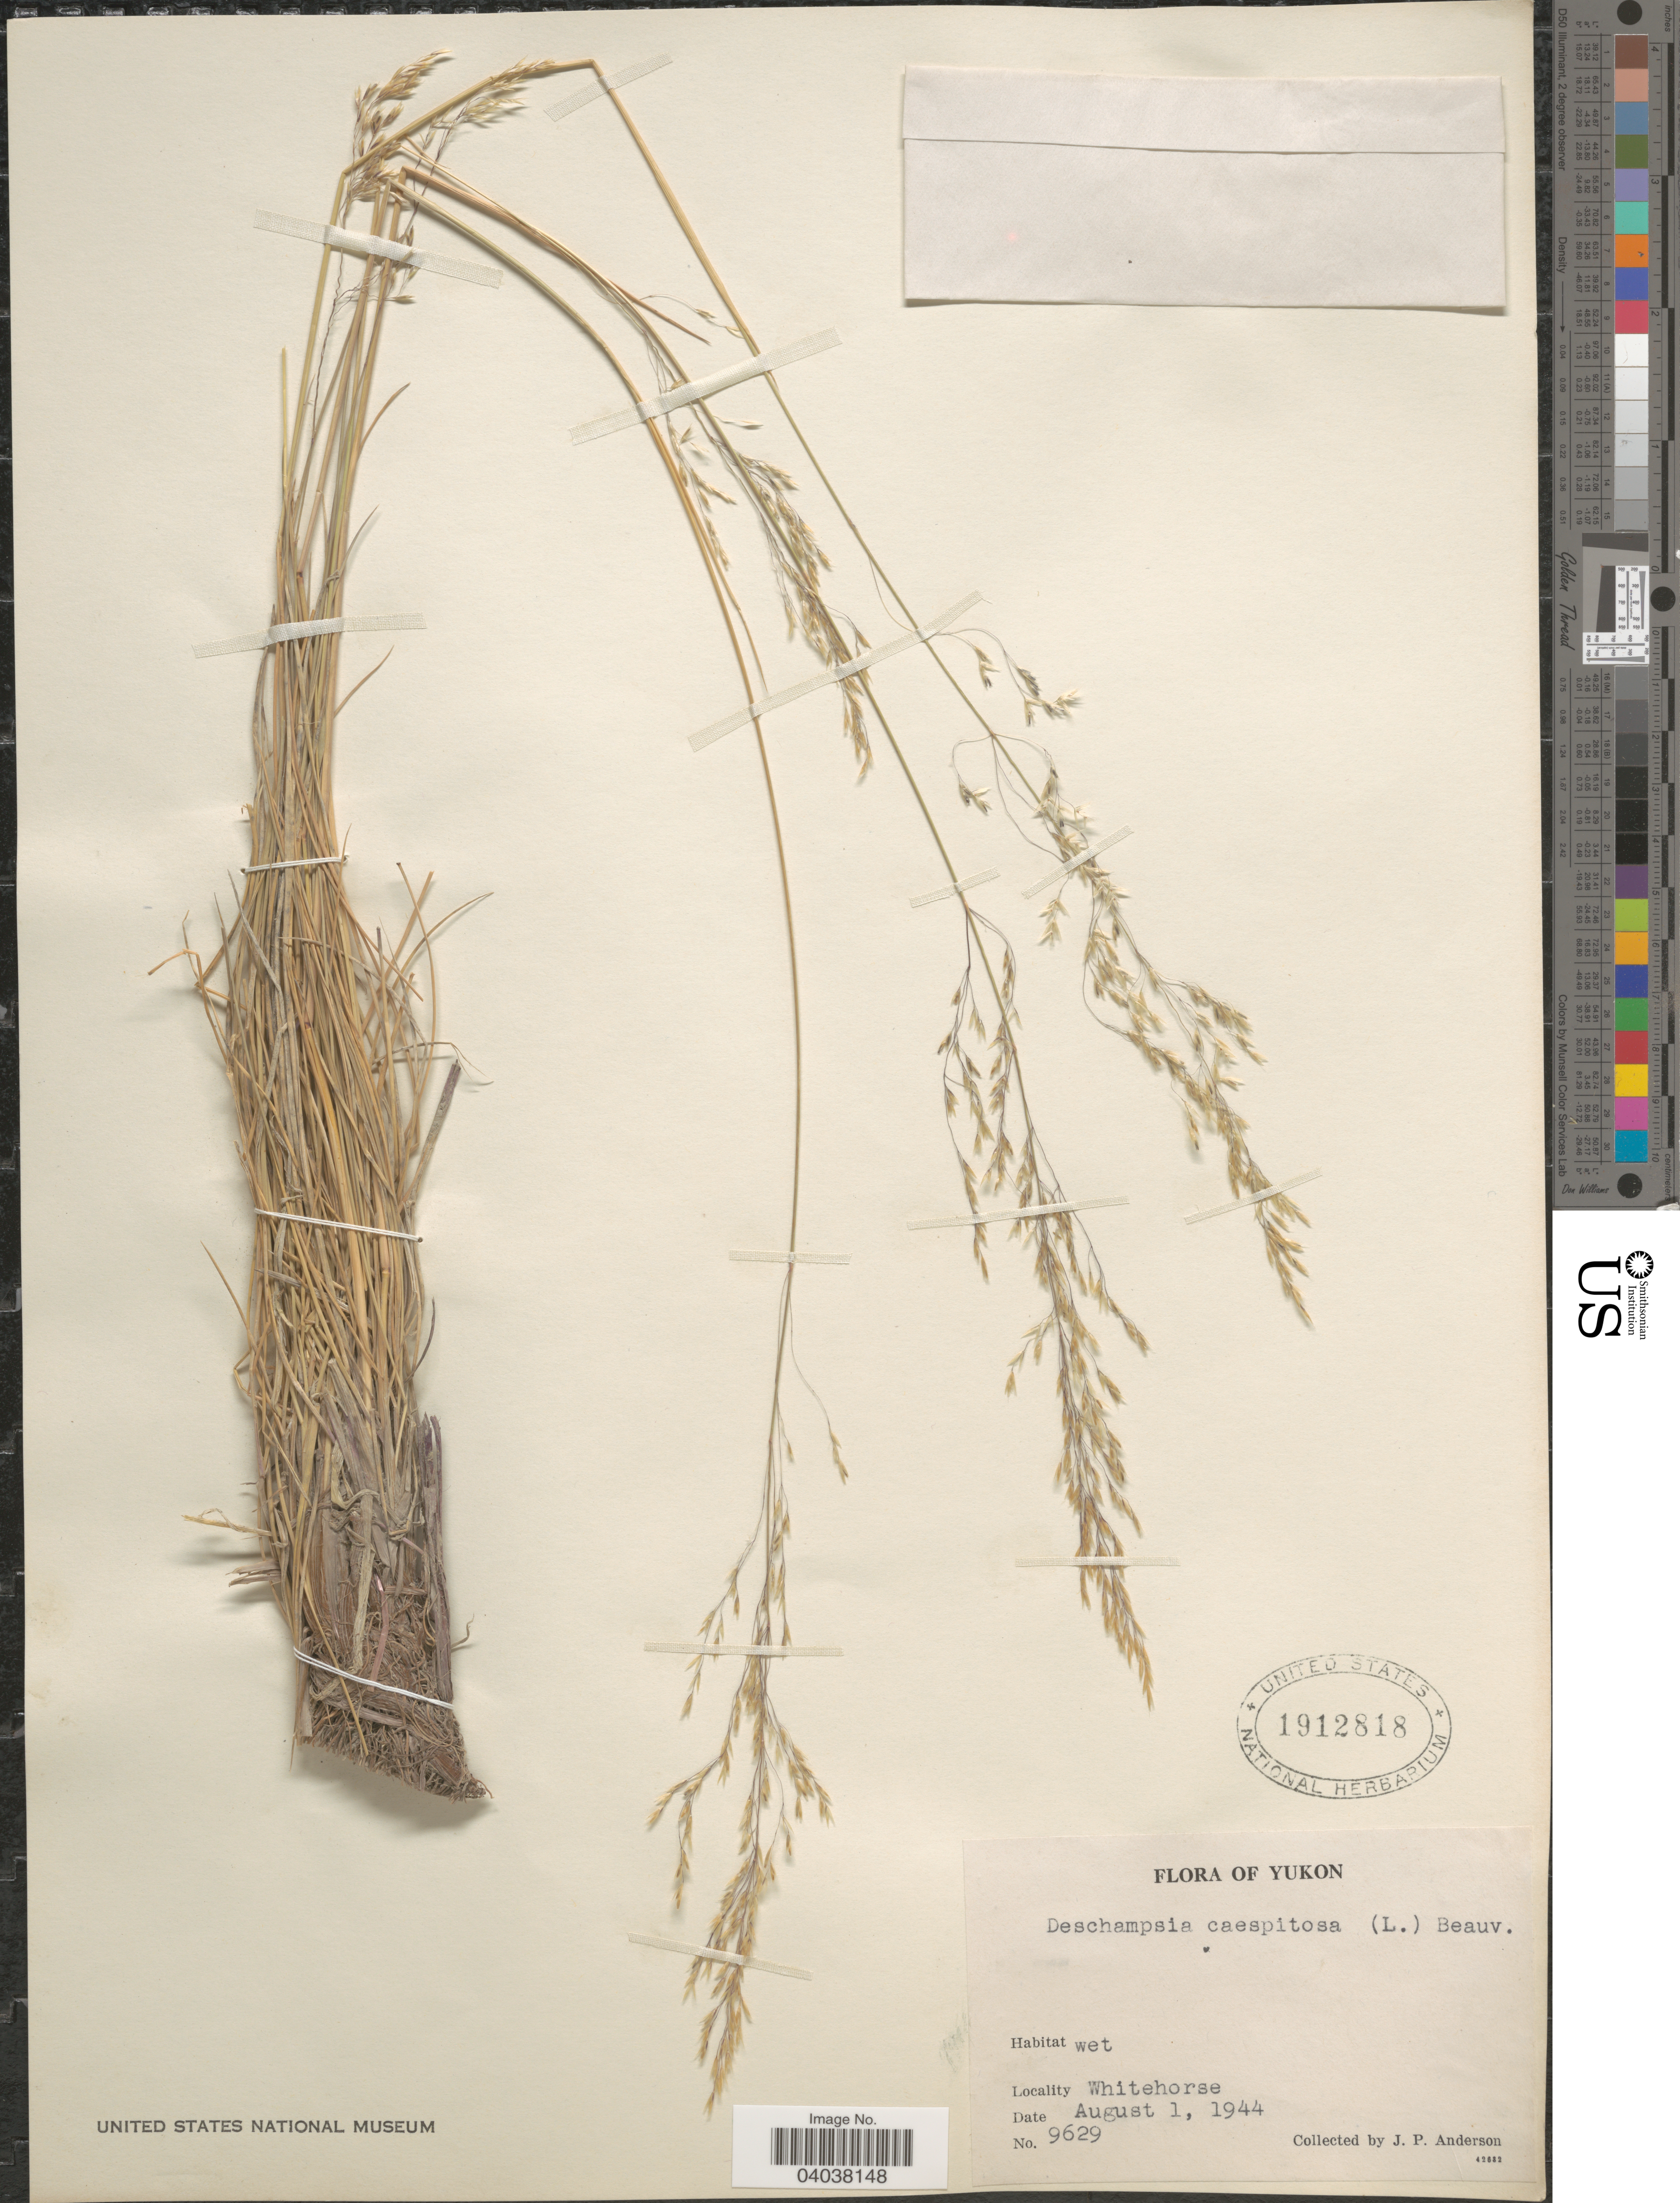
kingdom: Plantae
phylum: Tracheophyta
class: Liliopsida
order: Poales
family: Poaceae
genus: Deschampsia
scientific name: Deschampsia cespitosa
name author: (L.) P. Beauv.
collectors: J. P. Anderson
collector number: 9629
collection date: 1944-08-01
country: Canada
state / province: Yukon Territory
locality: Yukon. Whitehorse.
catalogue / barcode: US 1912818